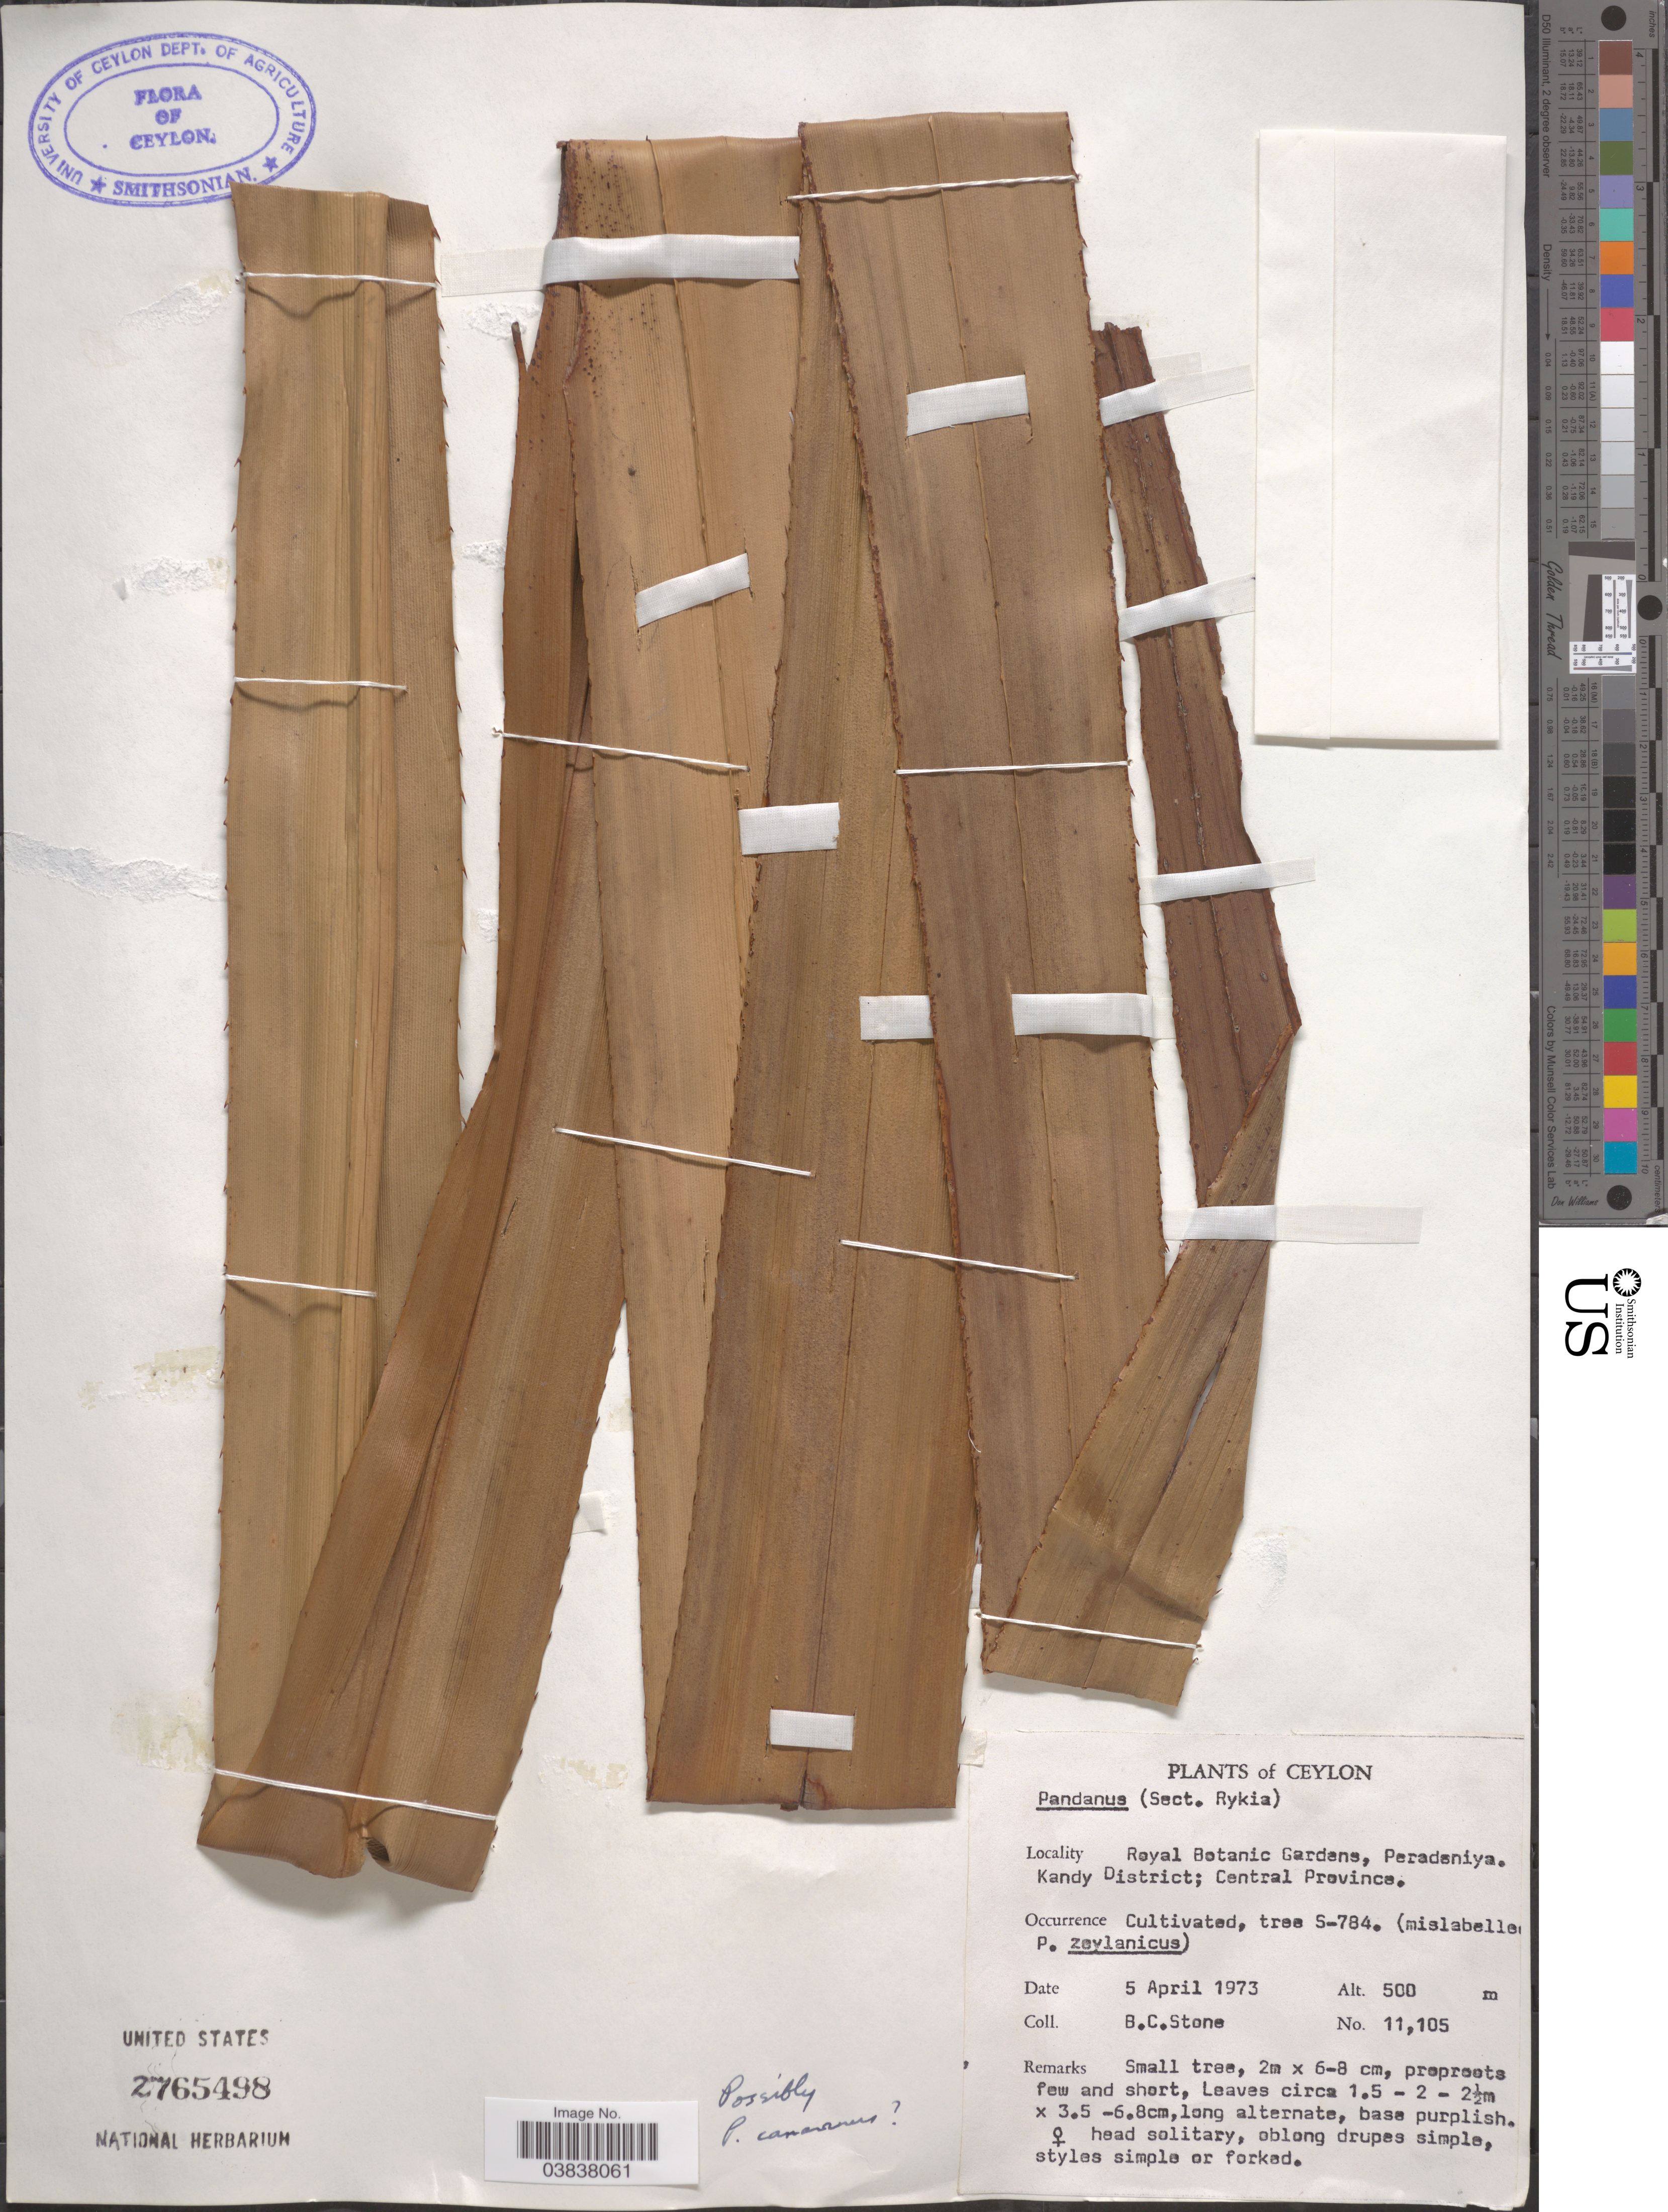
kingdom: Plantae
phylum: Tracheophyta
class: Liliopsida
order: Pandanales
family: Pandanaceae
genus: Pandanus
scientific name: Pandanus canaranus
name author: Warb.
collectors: B. C. Stone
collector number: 11105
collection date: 1973-04-05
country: Sri Lanka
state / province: Central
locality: Ceylon. Royal Botanic Gardens, Peradaniya. Kandy District.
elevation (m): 500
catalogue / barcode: US 2765498